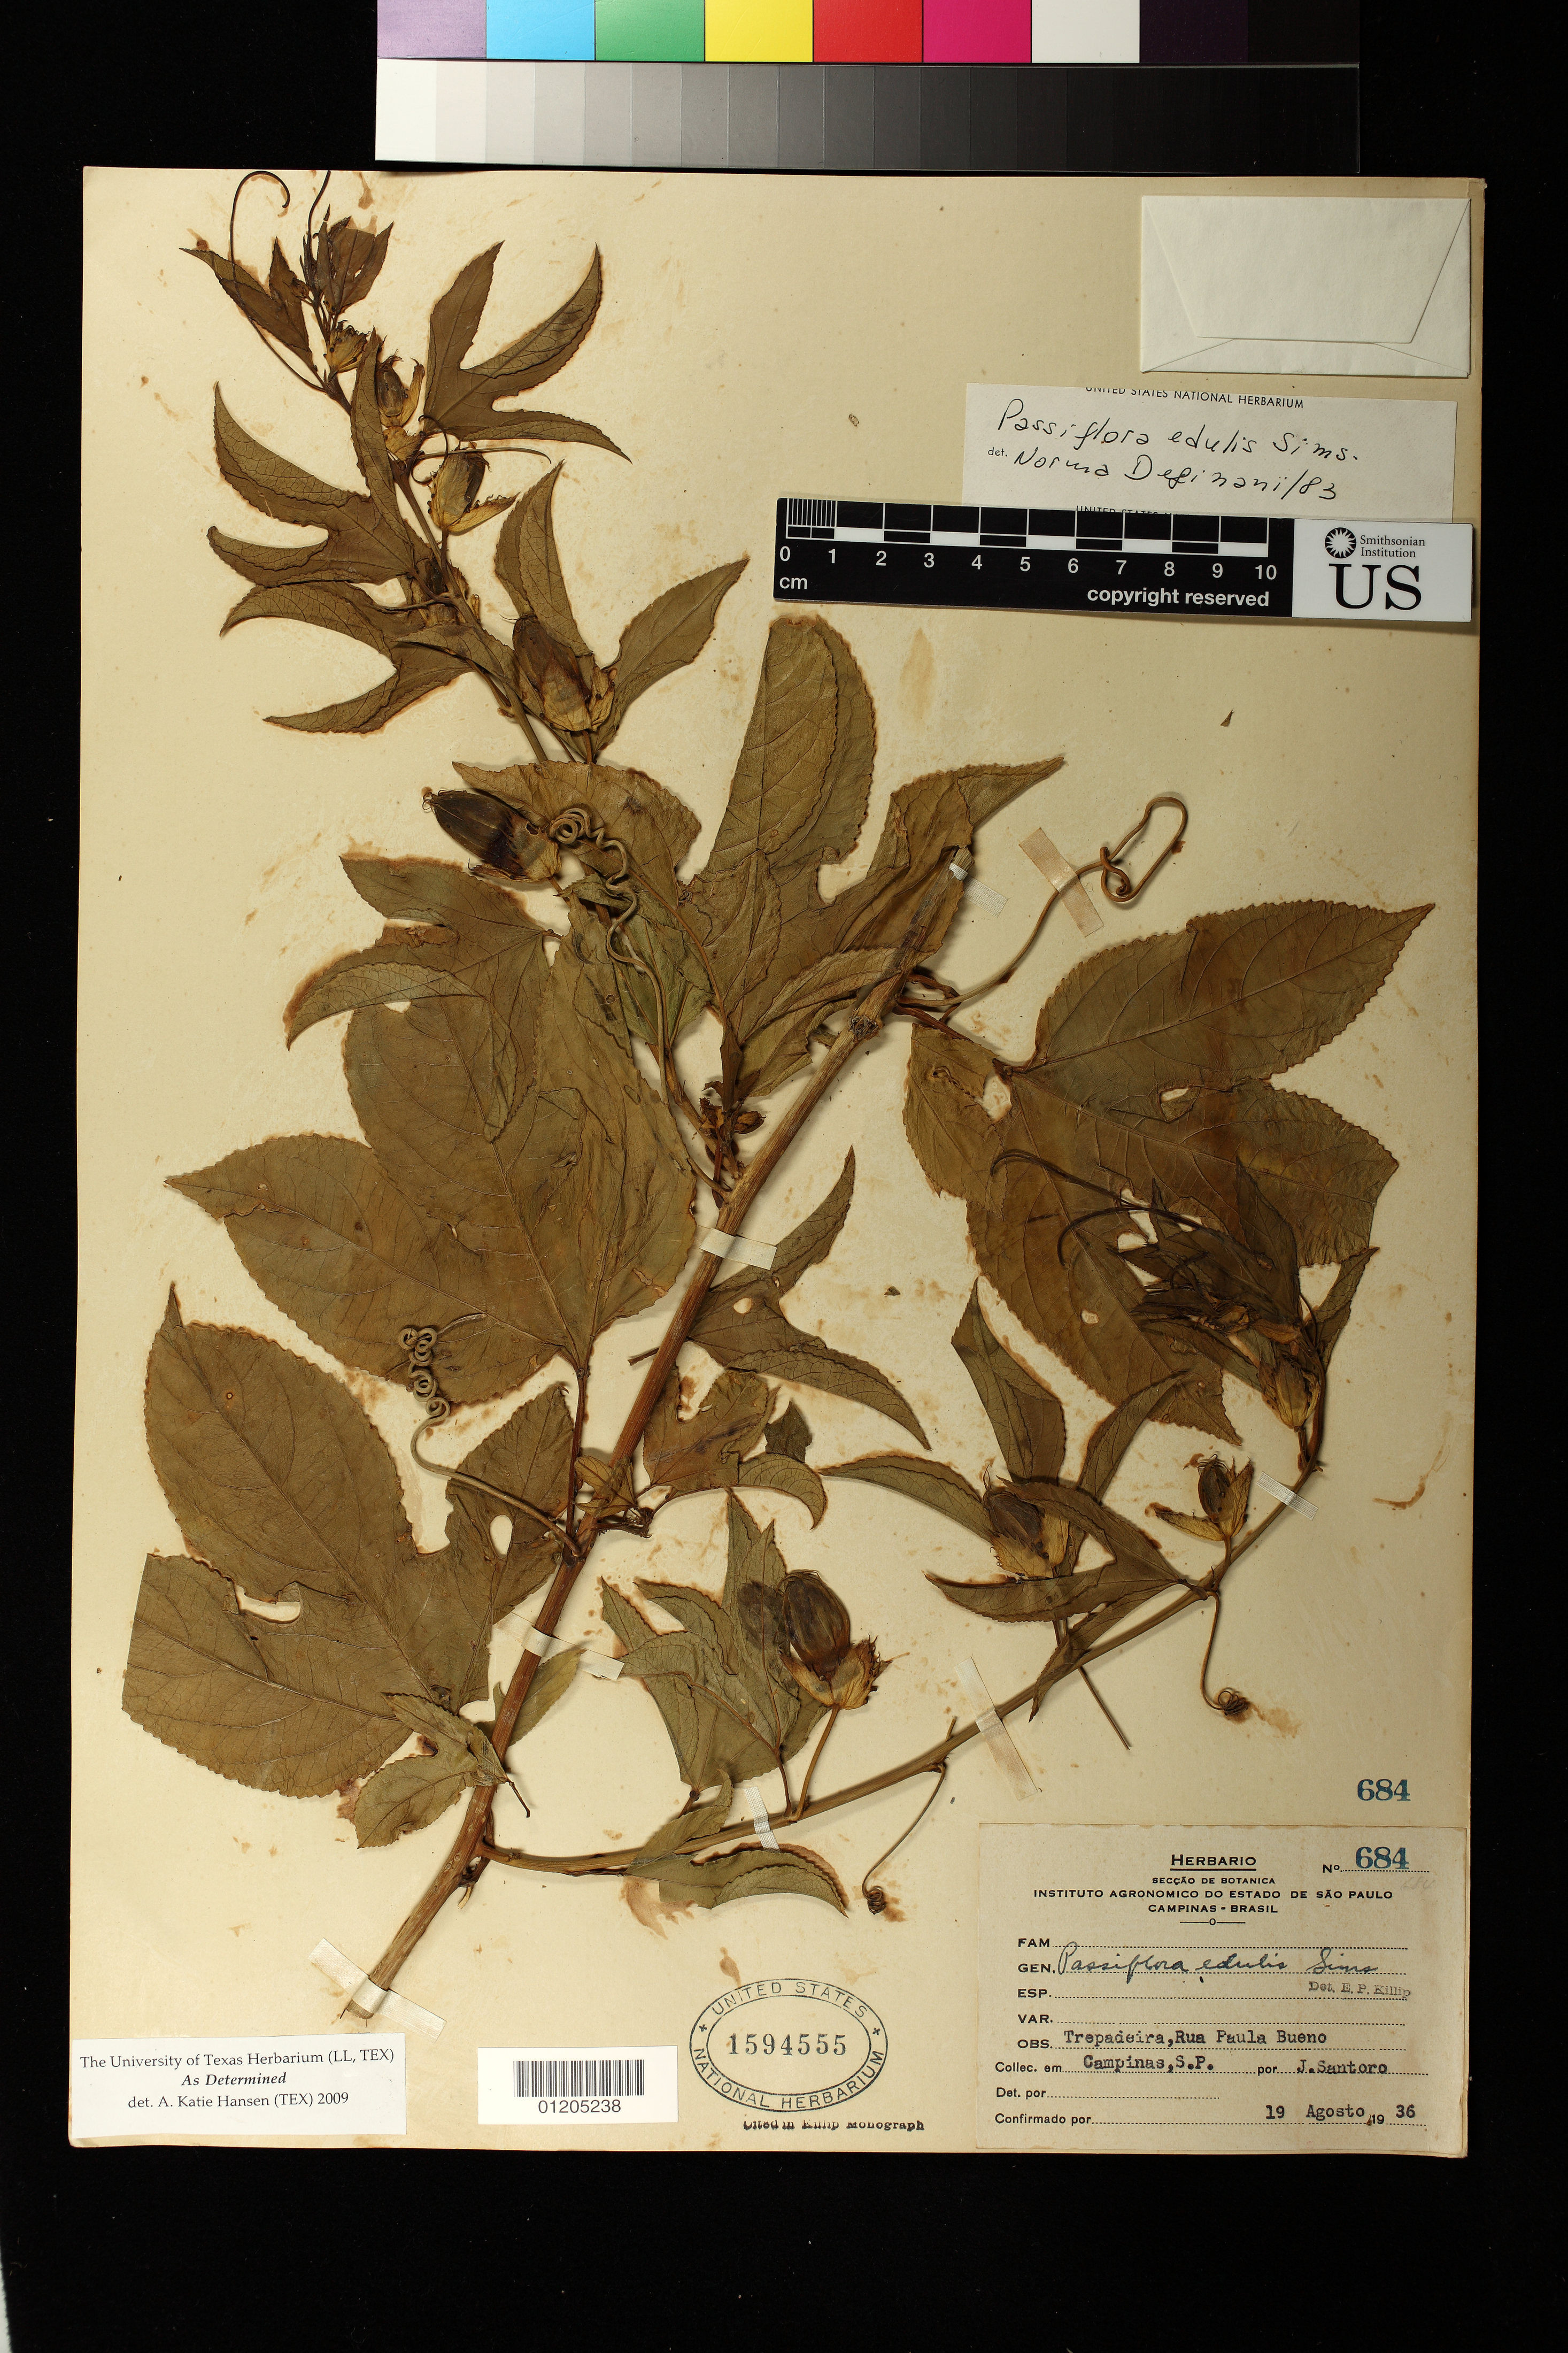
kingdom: Plantae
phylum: Tracheophyta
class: Magnoliopsida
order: Malpighiales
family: Passifloraceae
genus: Passiflora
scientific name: Passiflora edulis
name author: Sims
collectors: J. Santoro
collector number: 684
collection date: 1936-08-19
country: Brazil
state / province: Sao Paulo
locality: Rua Paula Bueno, Campinas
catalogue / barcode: US 1594555